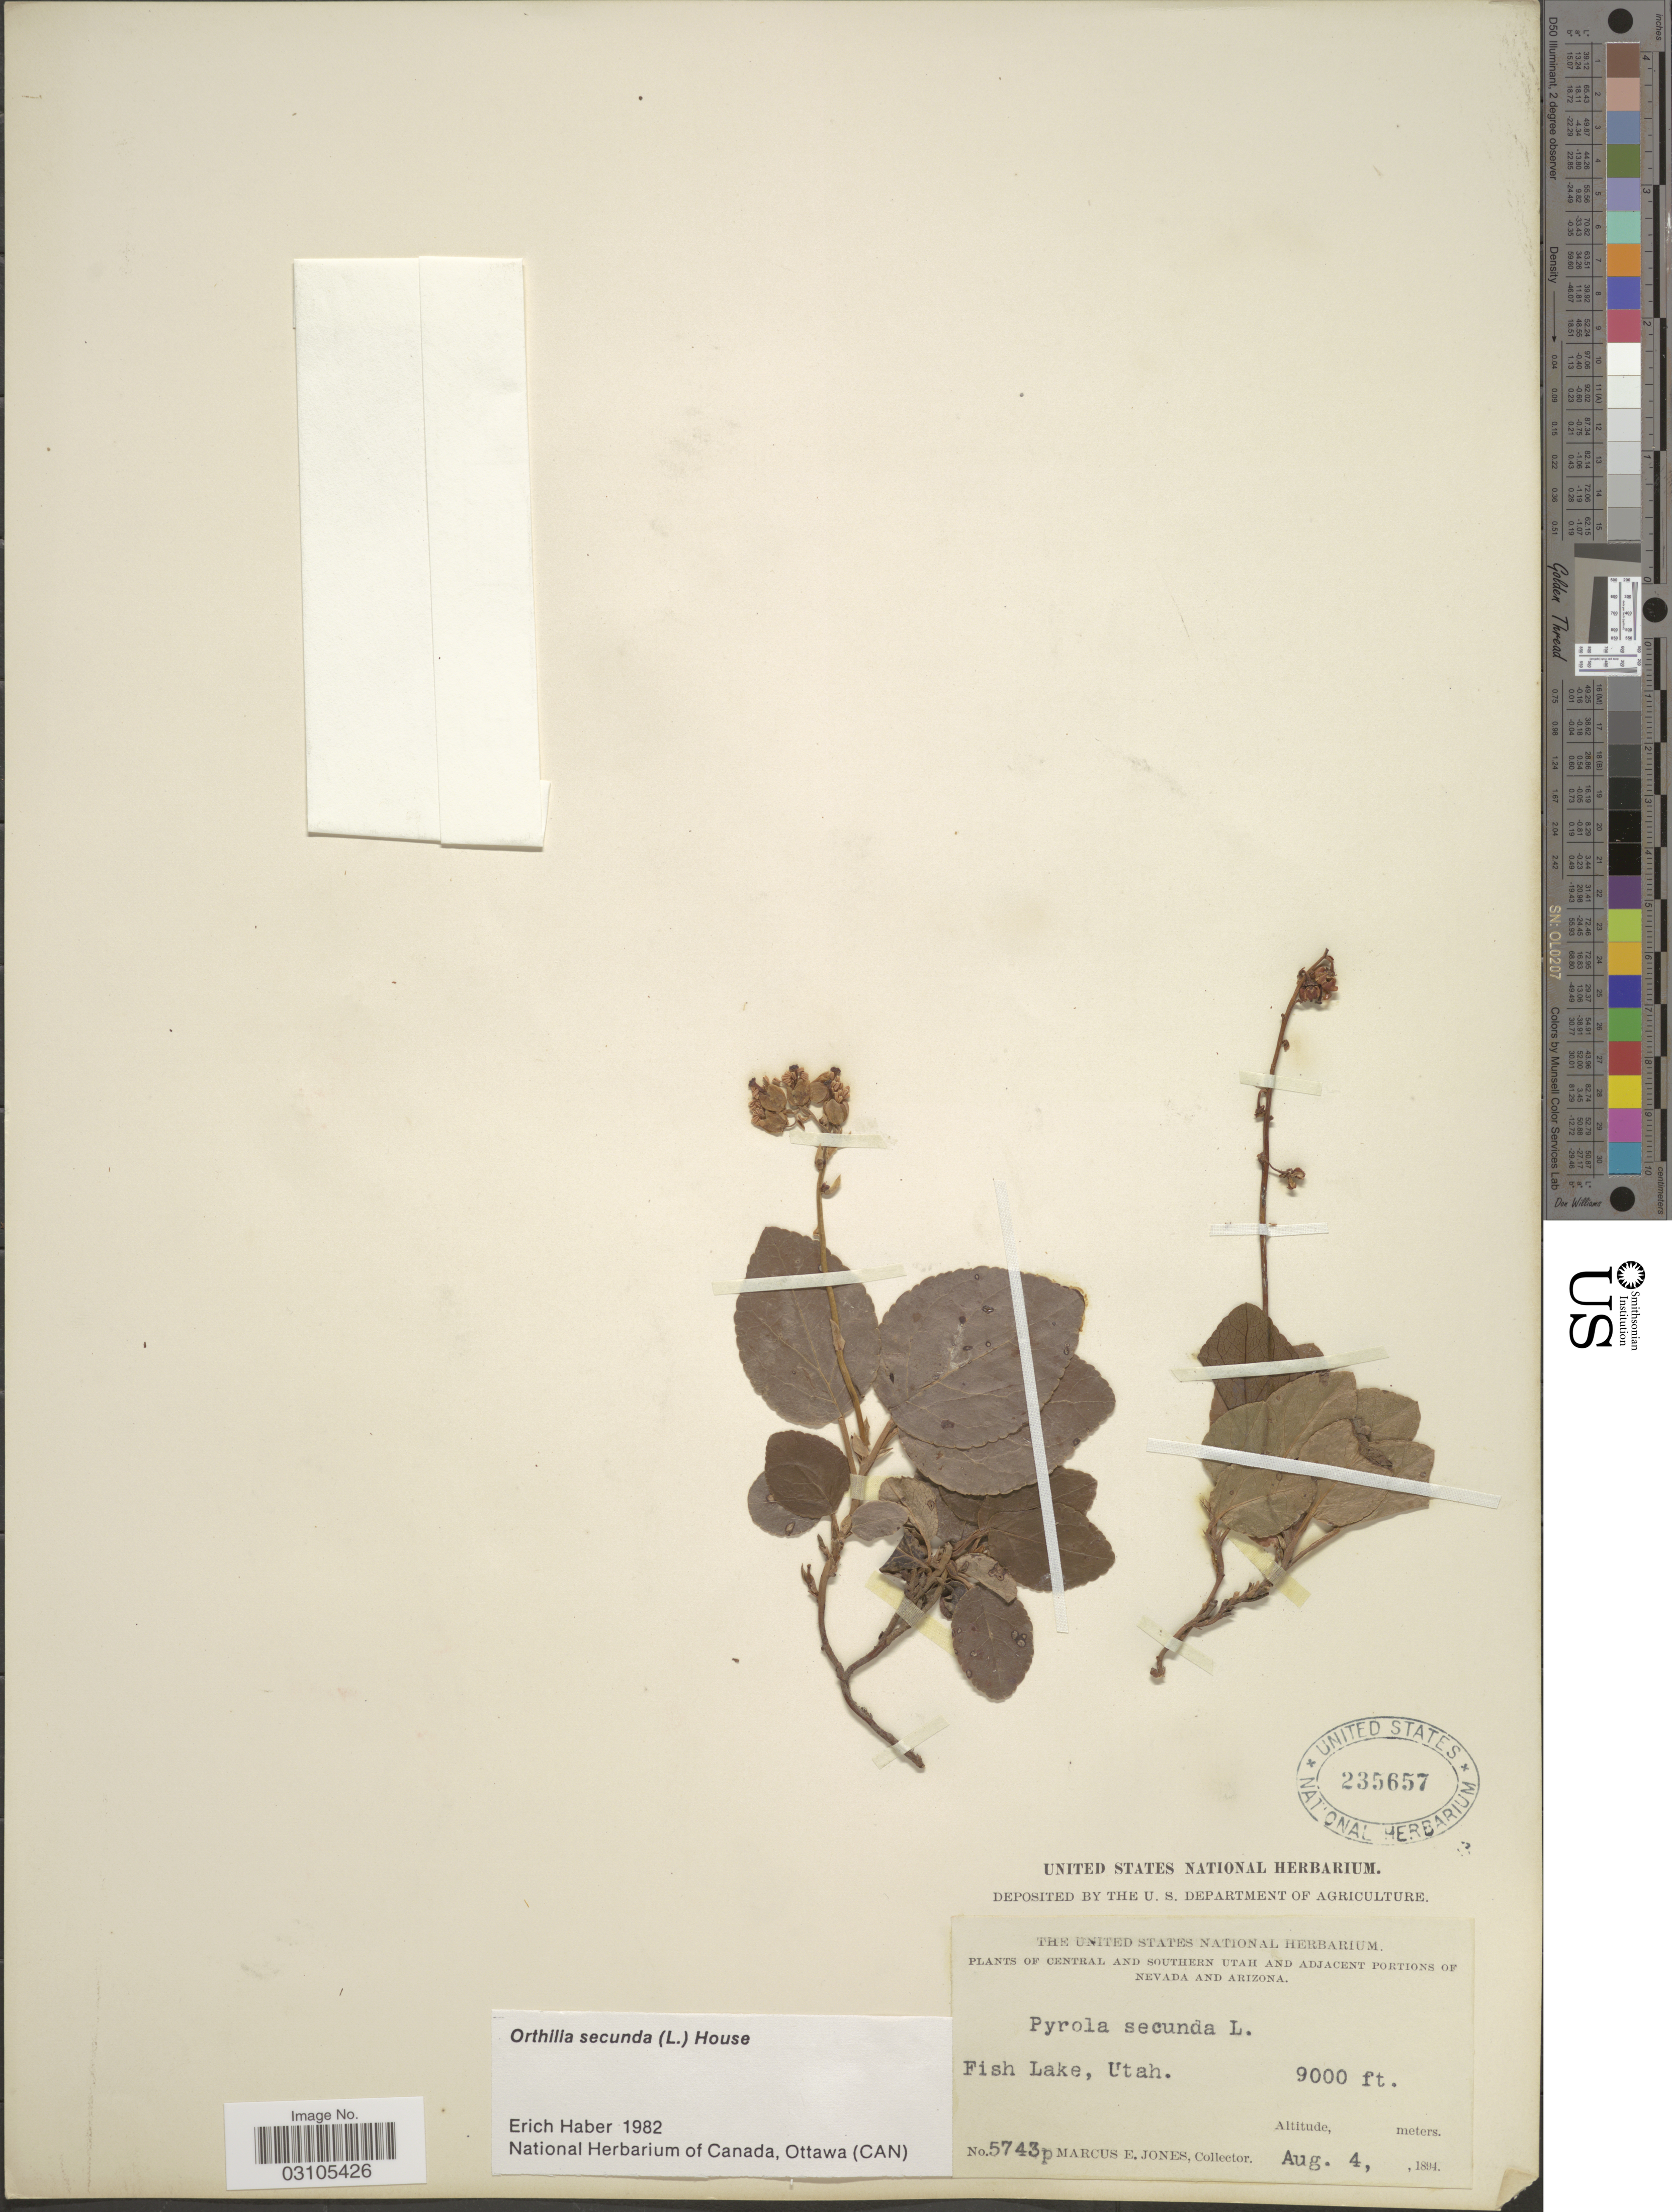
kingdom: Plantae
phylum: Tracheophyta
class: Magnoliopsida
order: Ericales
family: Ericaceae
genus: Orthilia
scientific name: Orthilia secunda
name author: (L.) House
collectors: M. E. Jones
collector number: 5743p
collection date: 1894-08-04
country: United States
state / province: Utah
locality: Central and Southern Utah. Fish Lake.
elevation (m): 2743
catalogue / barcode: US 235657